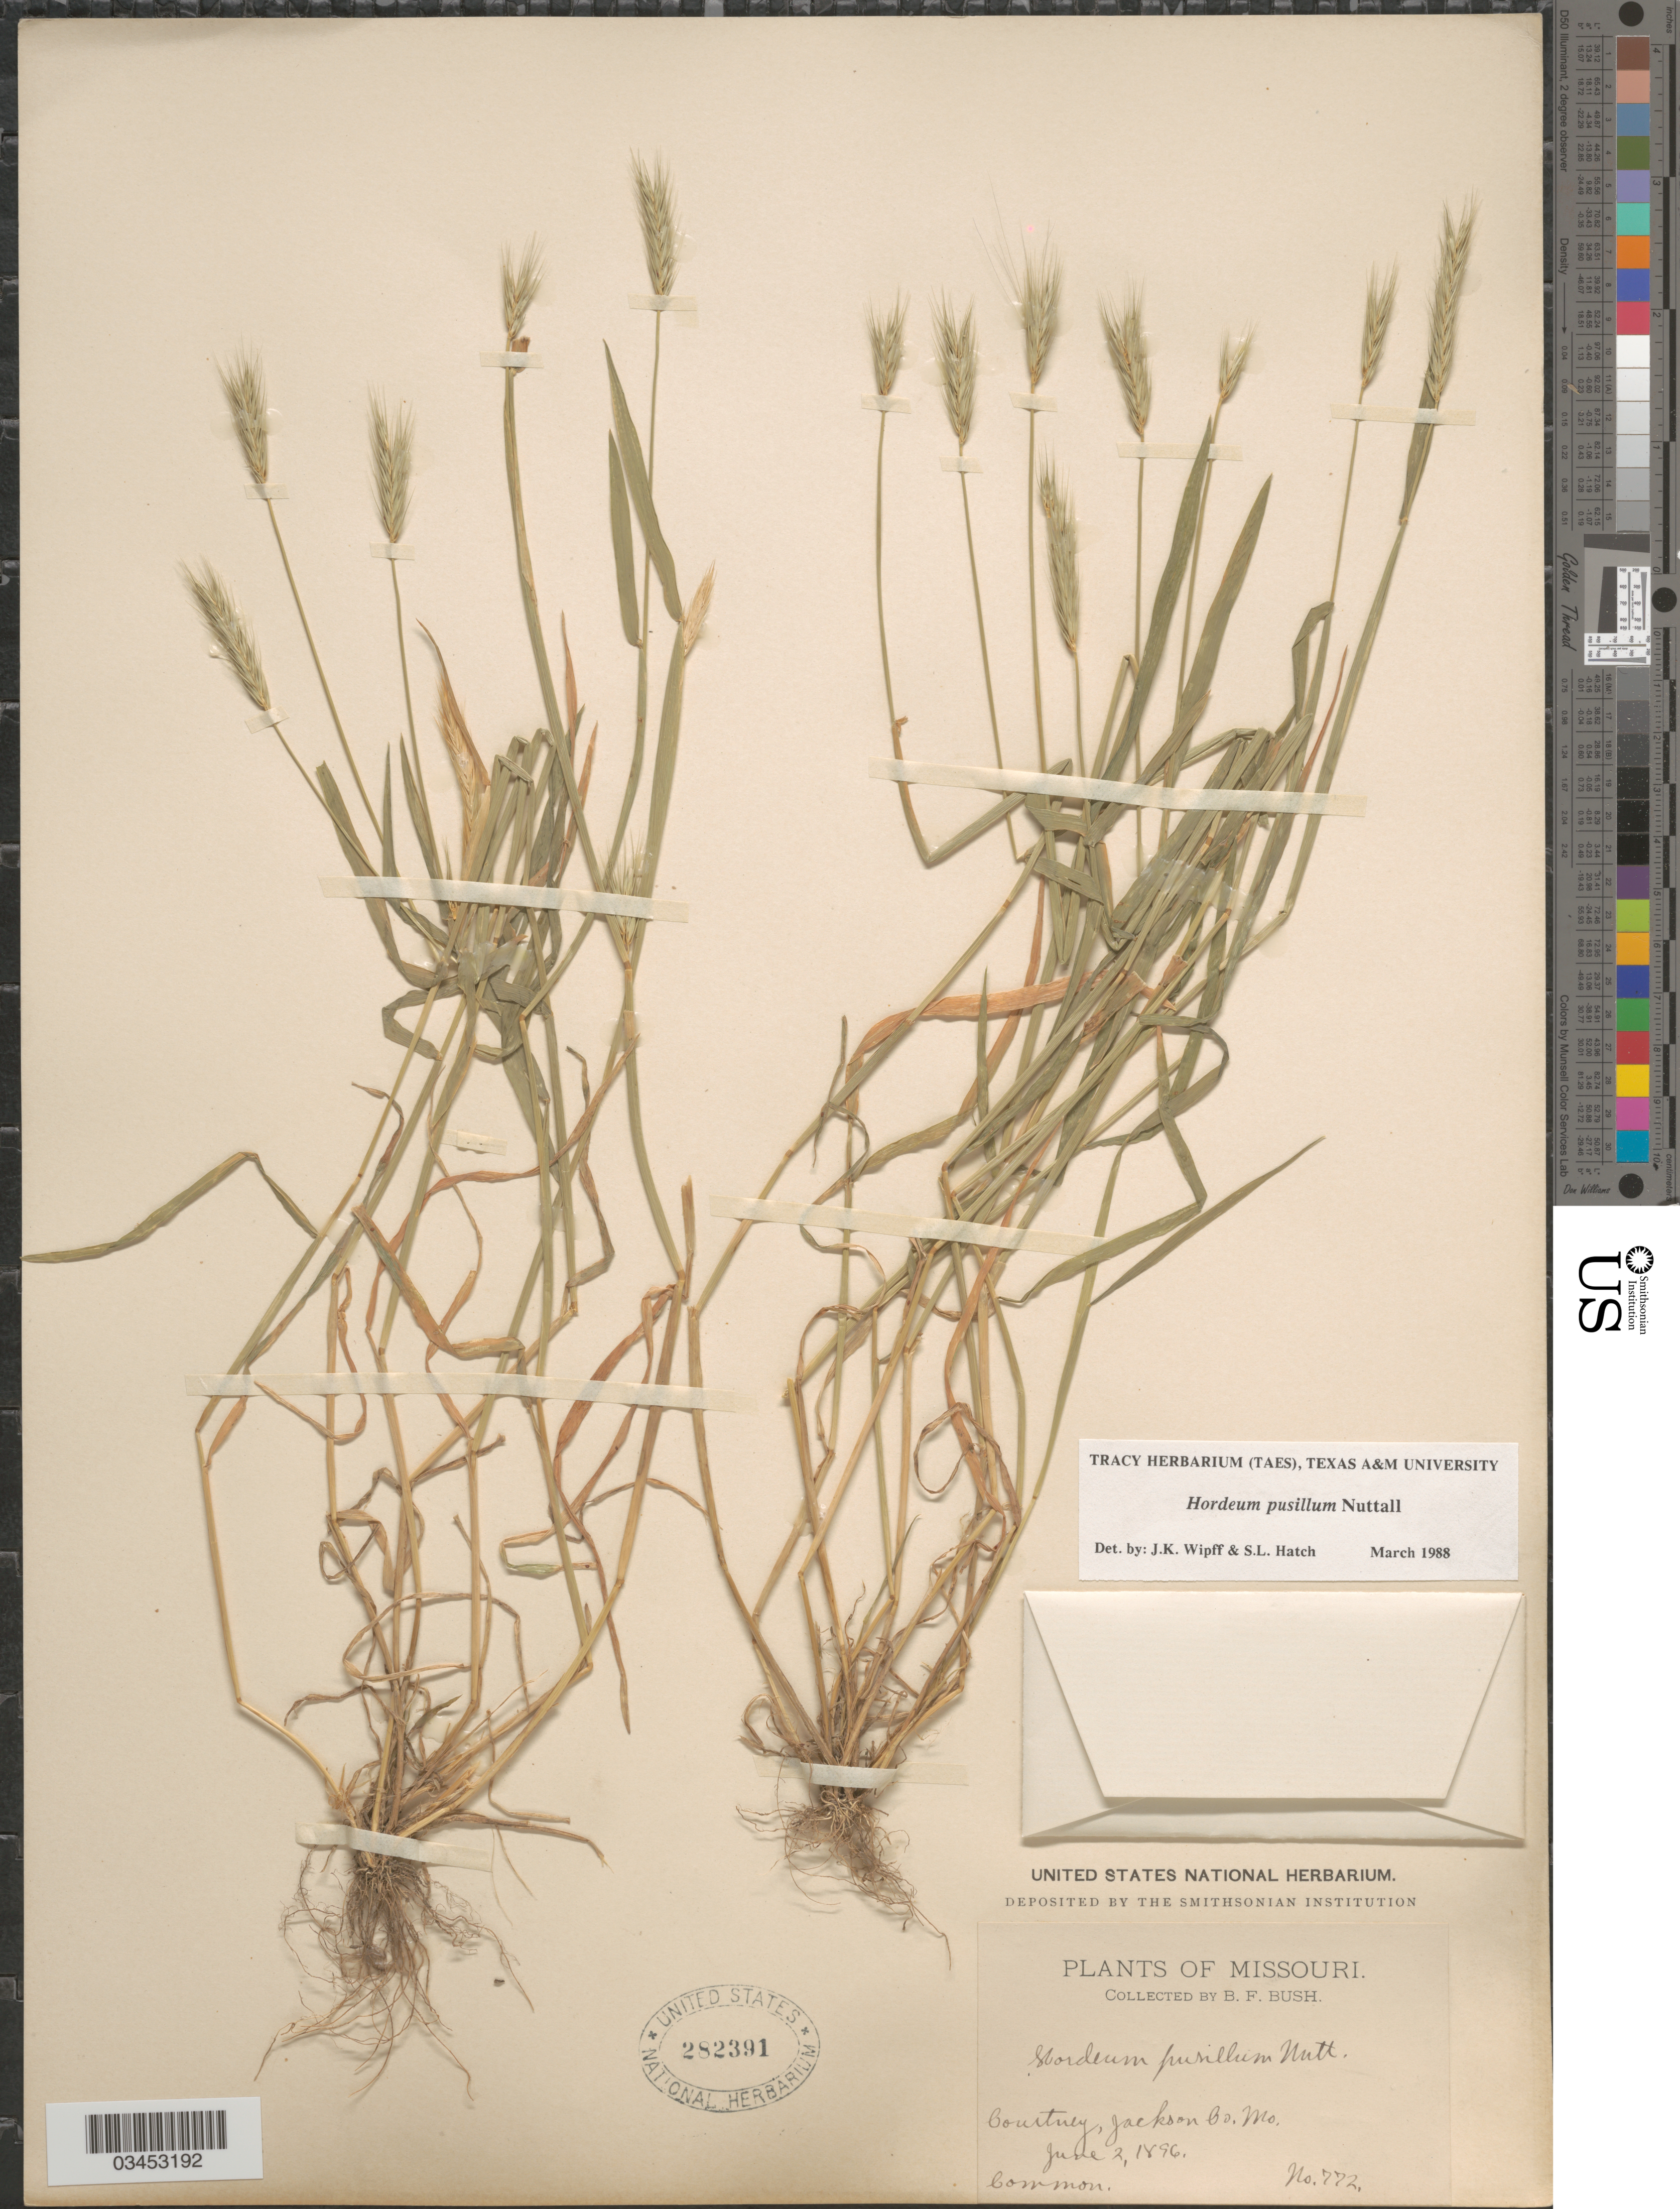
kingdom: Plantae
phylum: Tracheophyta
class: Liliopsida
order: Poales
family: Poaceae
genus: Hordeum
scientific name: Hordeum pusillum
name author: Nutt.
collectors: B. F. Bush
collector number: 772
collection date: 1896-06-02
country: United States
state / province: Missouri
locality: Courtney, Jackson Co.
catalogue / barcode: US 282391